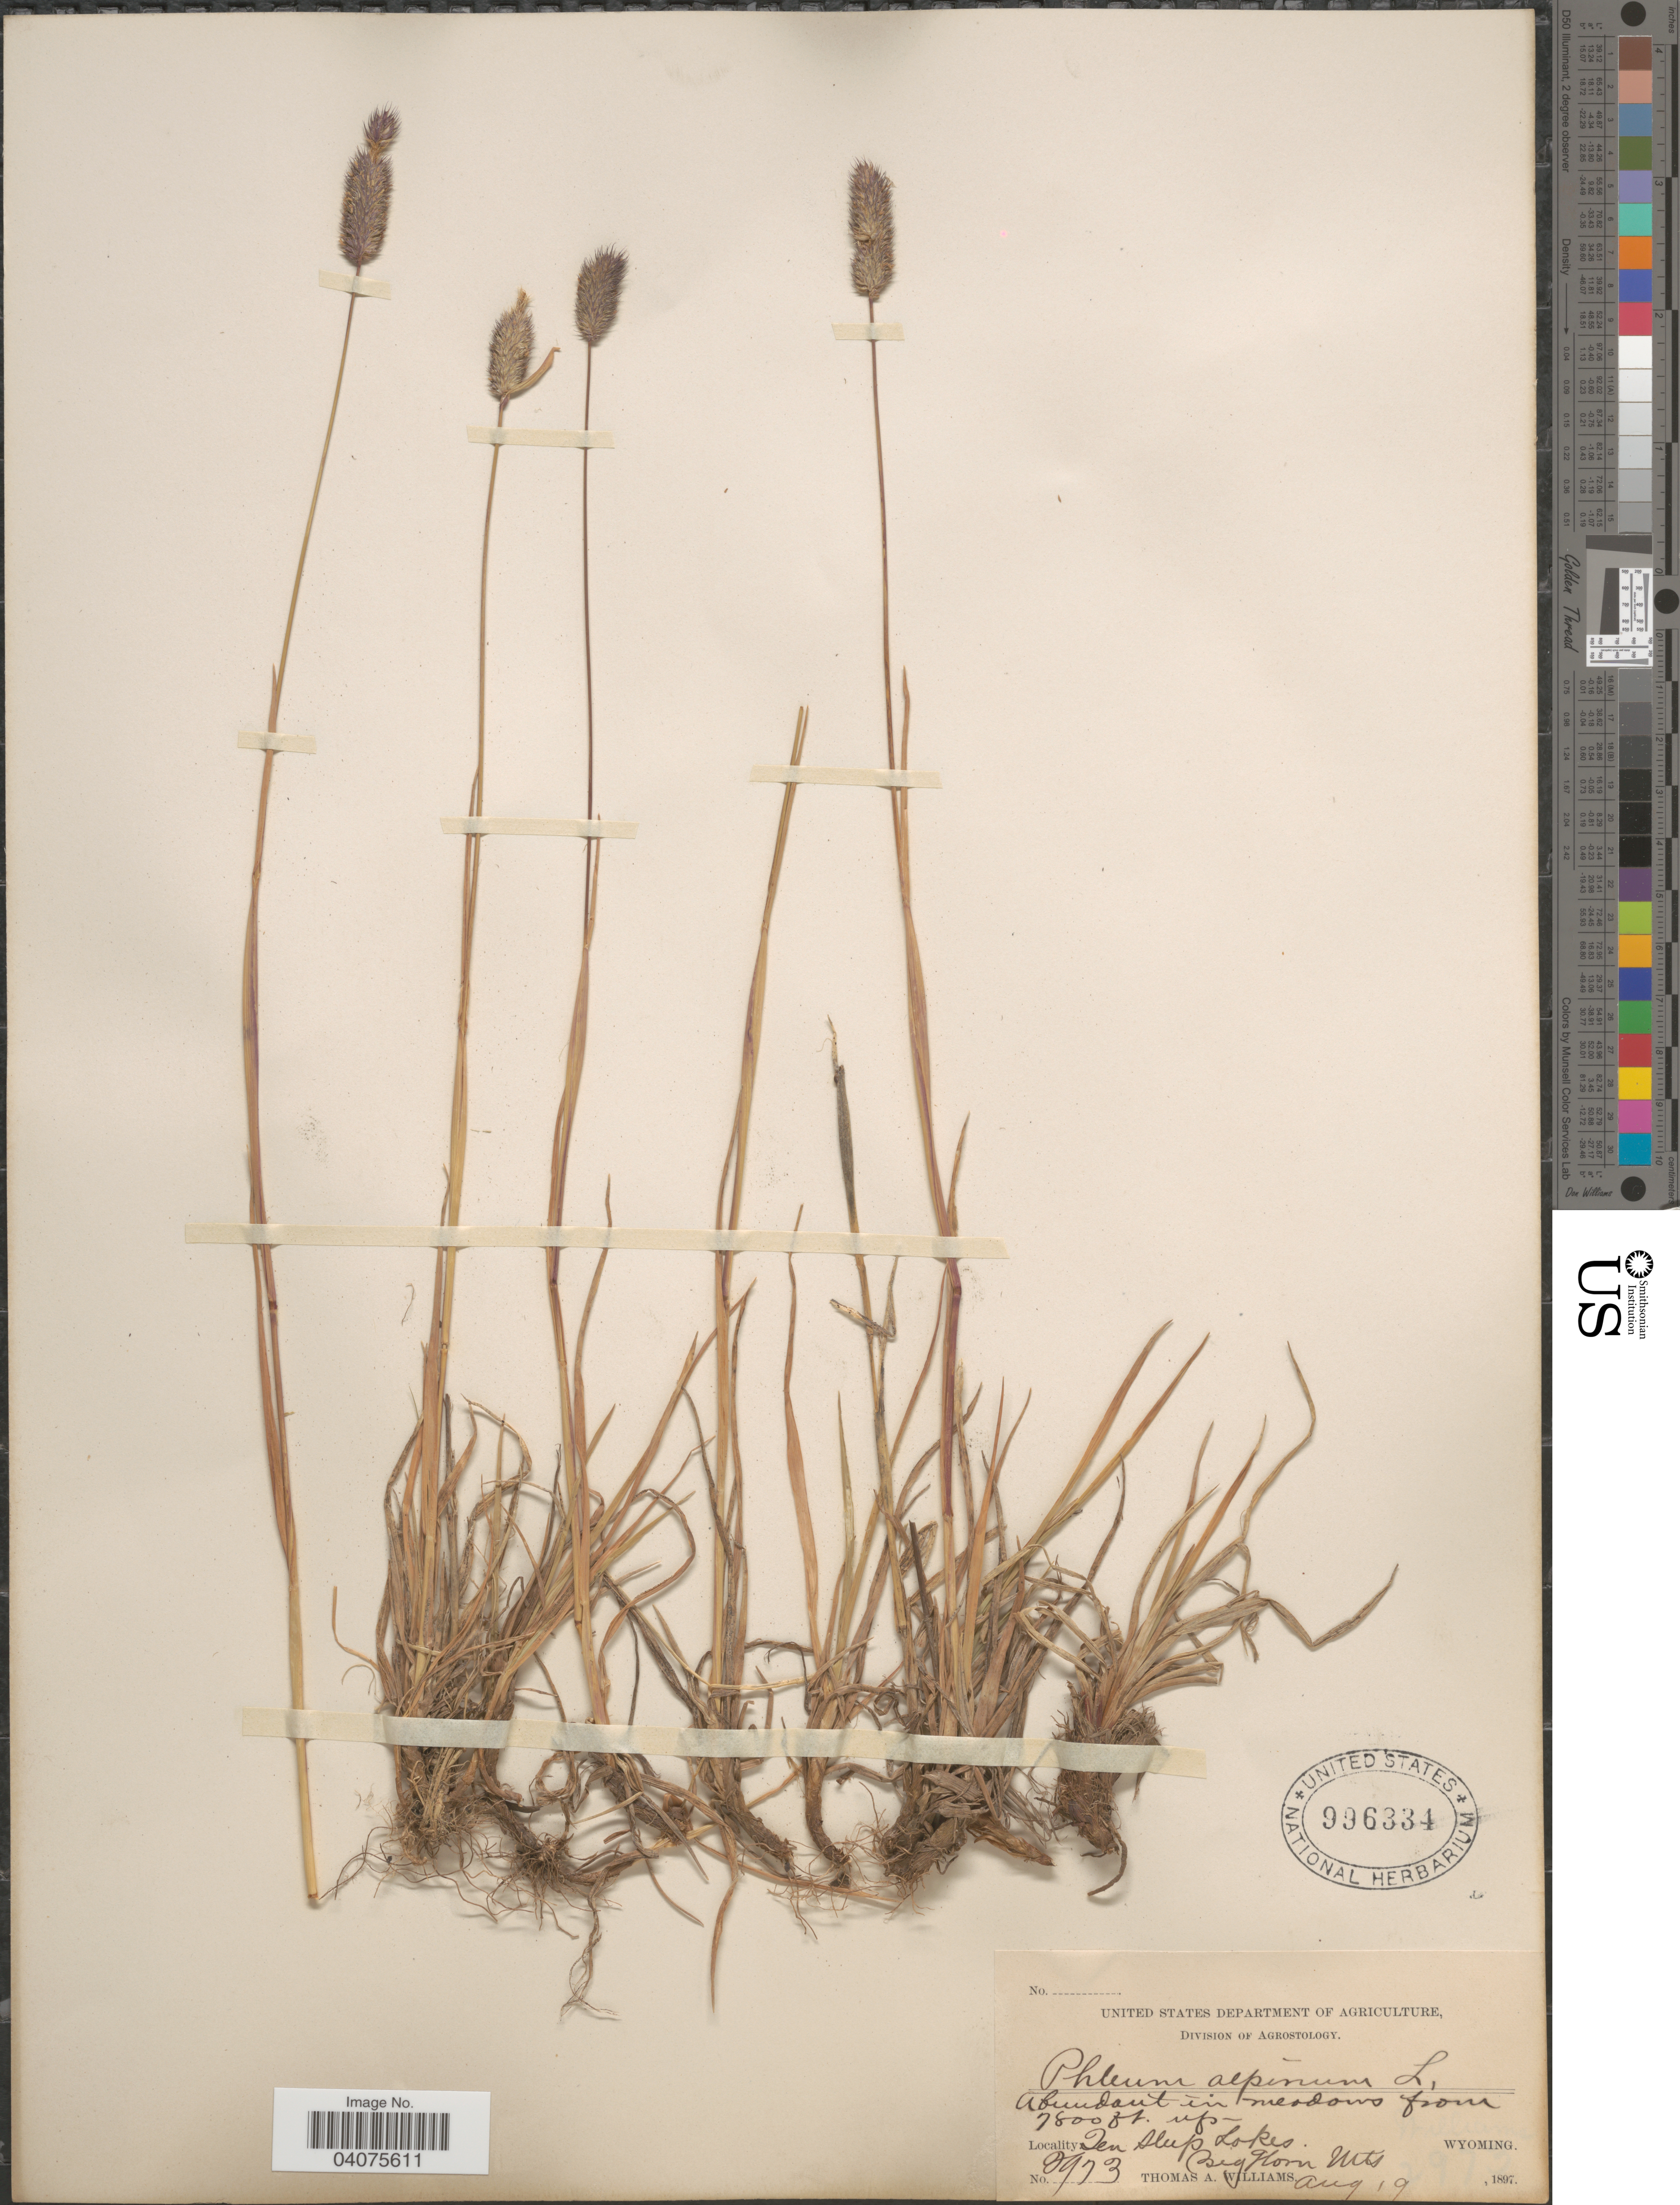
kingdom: Plantae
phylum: Tracheophyta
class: Liliopsida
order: Poales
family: Poaceae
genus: Phleum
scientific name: Phleum alpinum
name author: L.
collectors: T. A. Williams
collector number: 2973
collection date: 1897-08-19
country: United States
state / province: Wyoming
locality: Ten Sleep Lakes. Big Horn Mts.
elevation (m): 2377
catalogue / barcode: US 996334